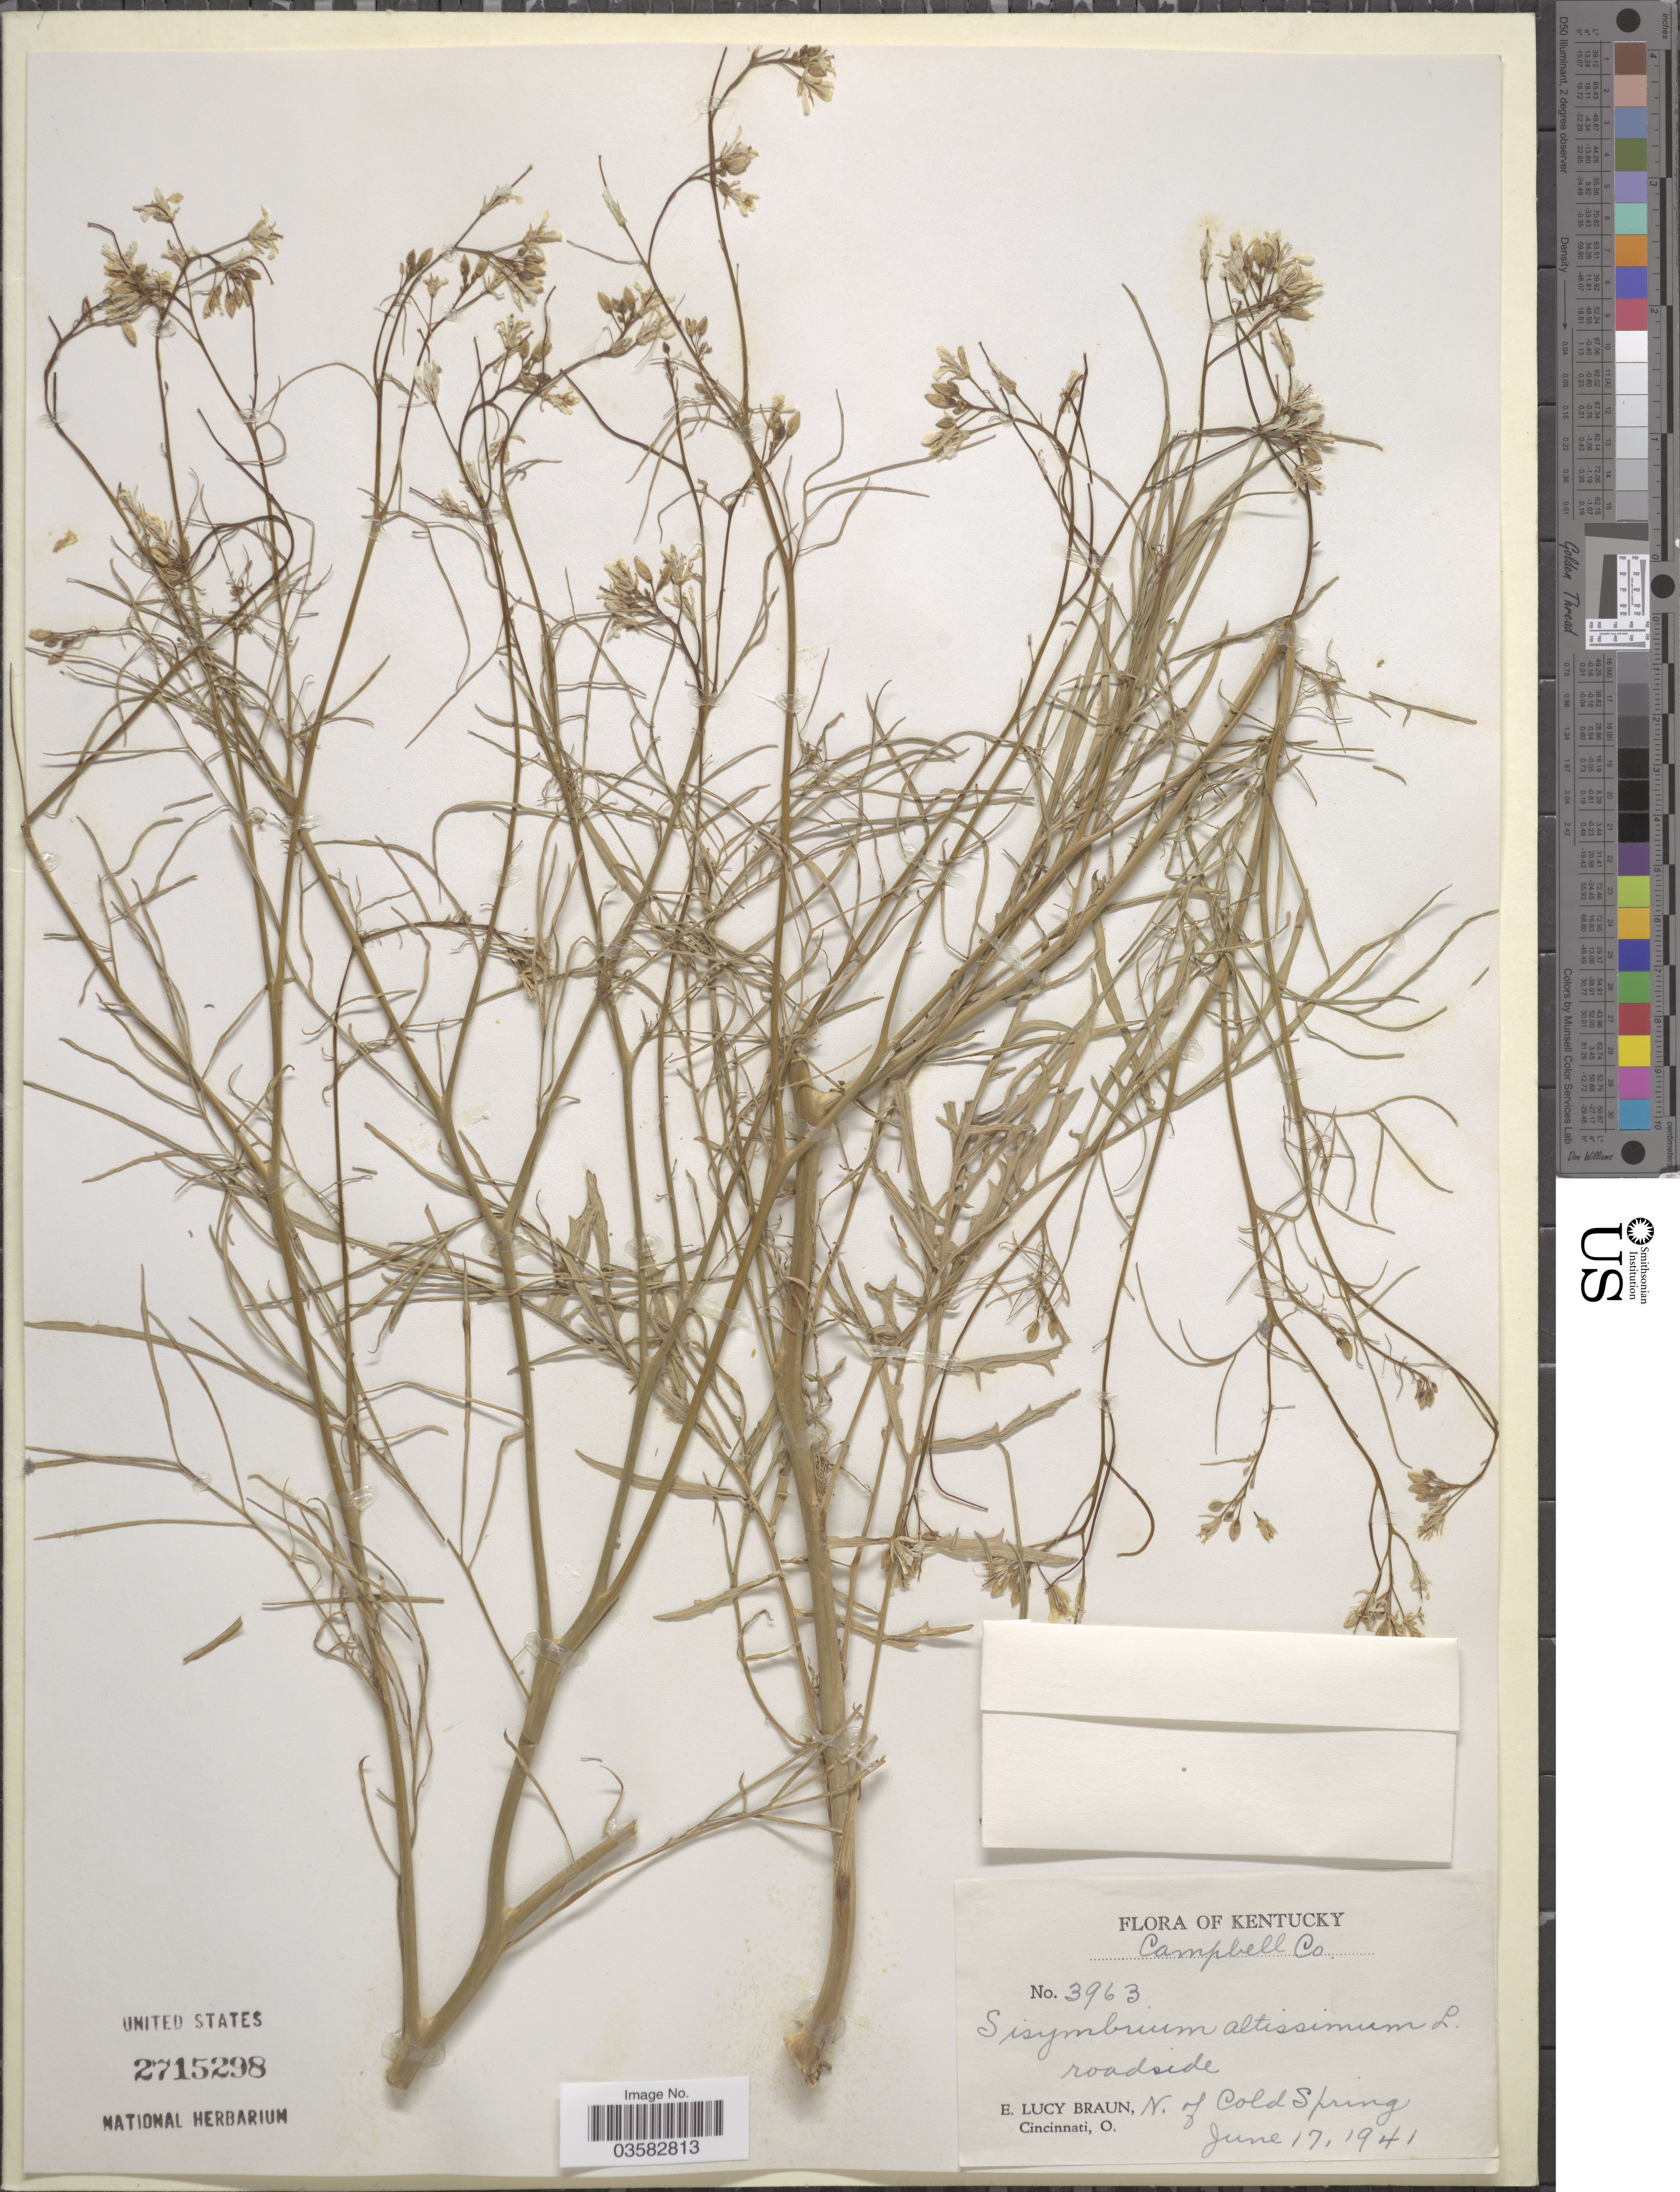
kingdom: Plantae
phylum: Tracheophyta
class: Magnoliopsida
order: Brassicales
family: Brassicaceae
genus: Sisymbrium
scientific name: Sisymbrium altissimum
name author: L.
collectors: E. L. Braun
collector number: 3963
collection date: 1941-06-17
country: United States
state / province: Kentucky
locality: Campbell Co. N. of Cold Spring.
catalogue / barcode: US 2715298